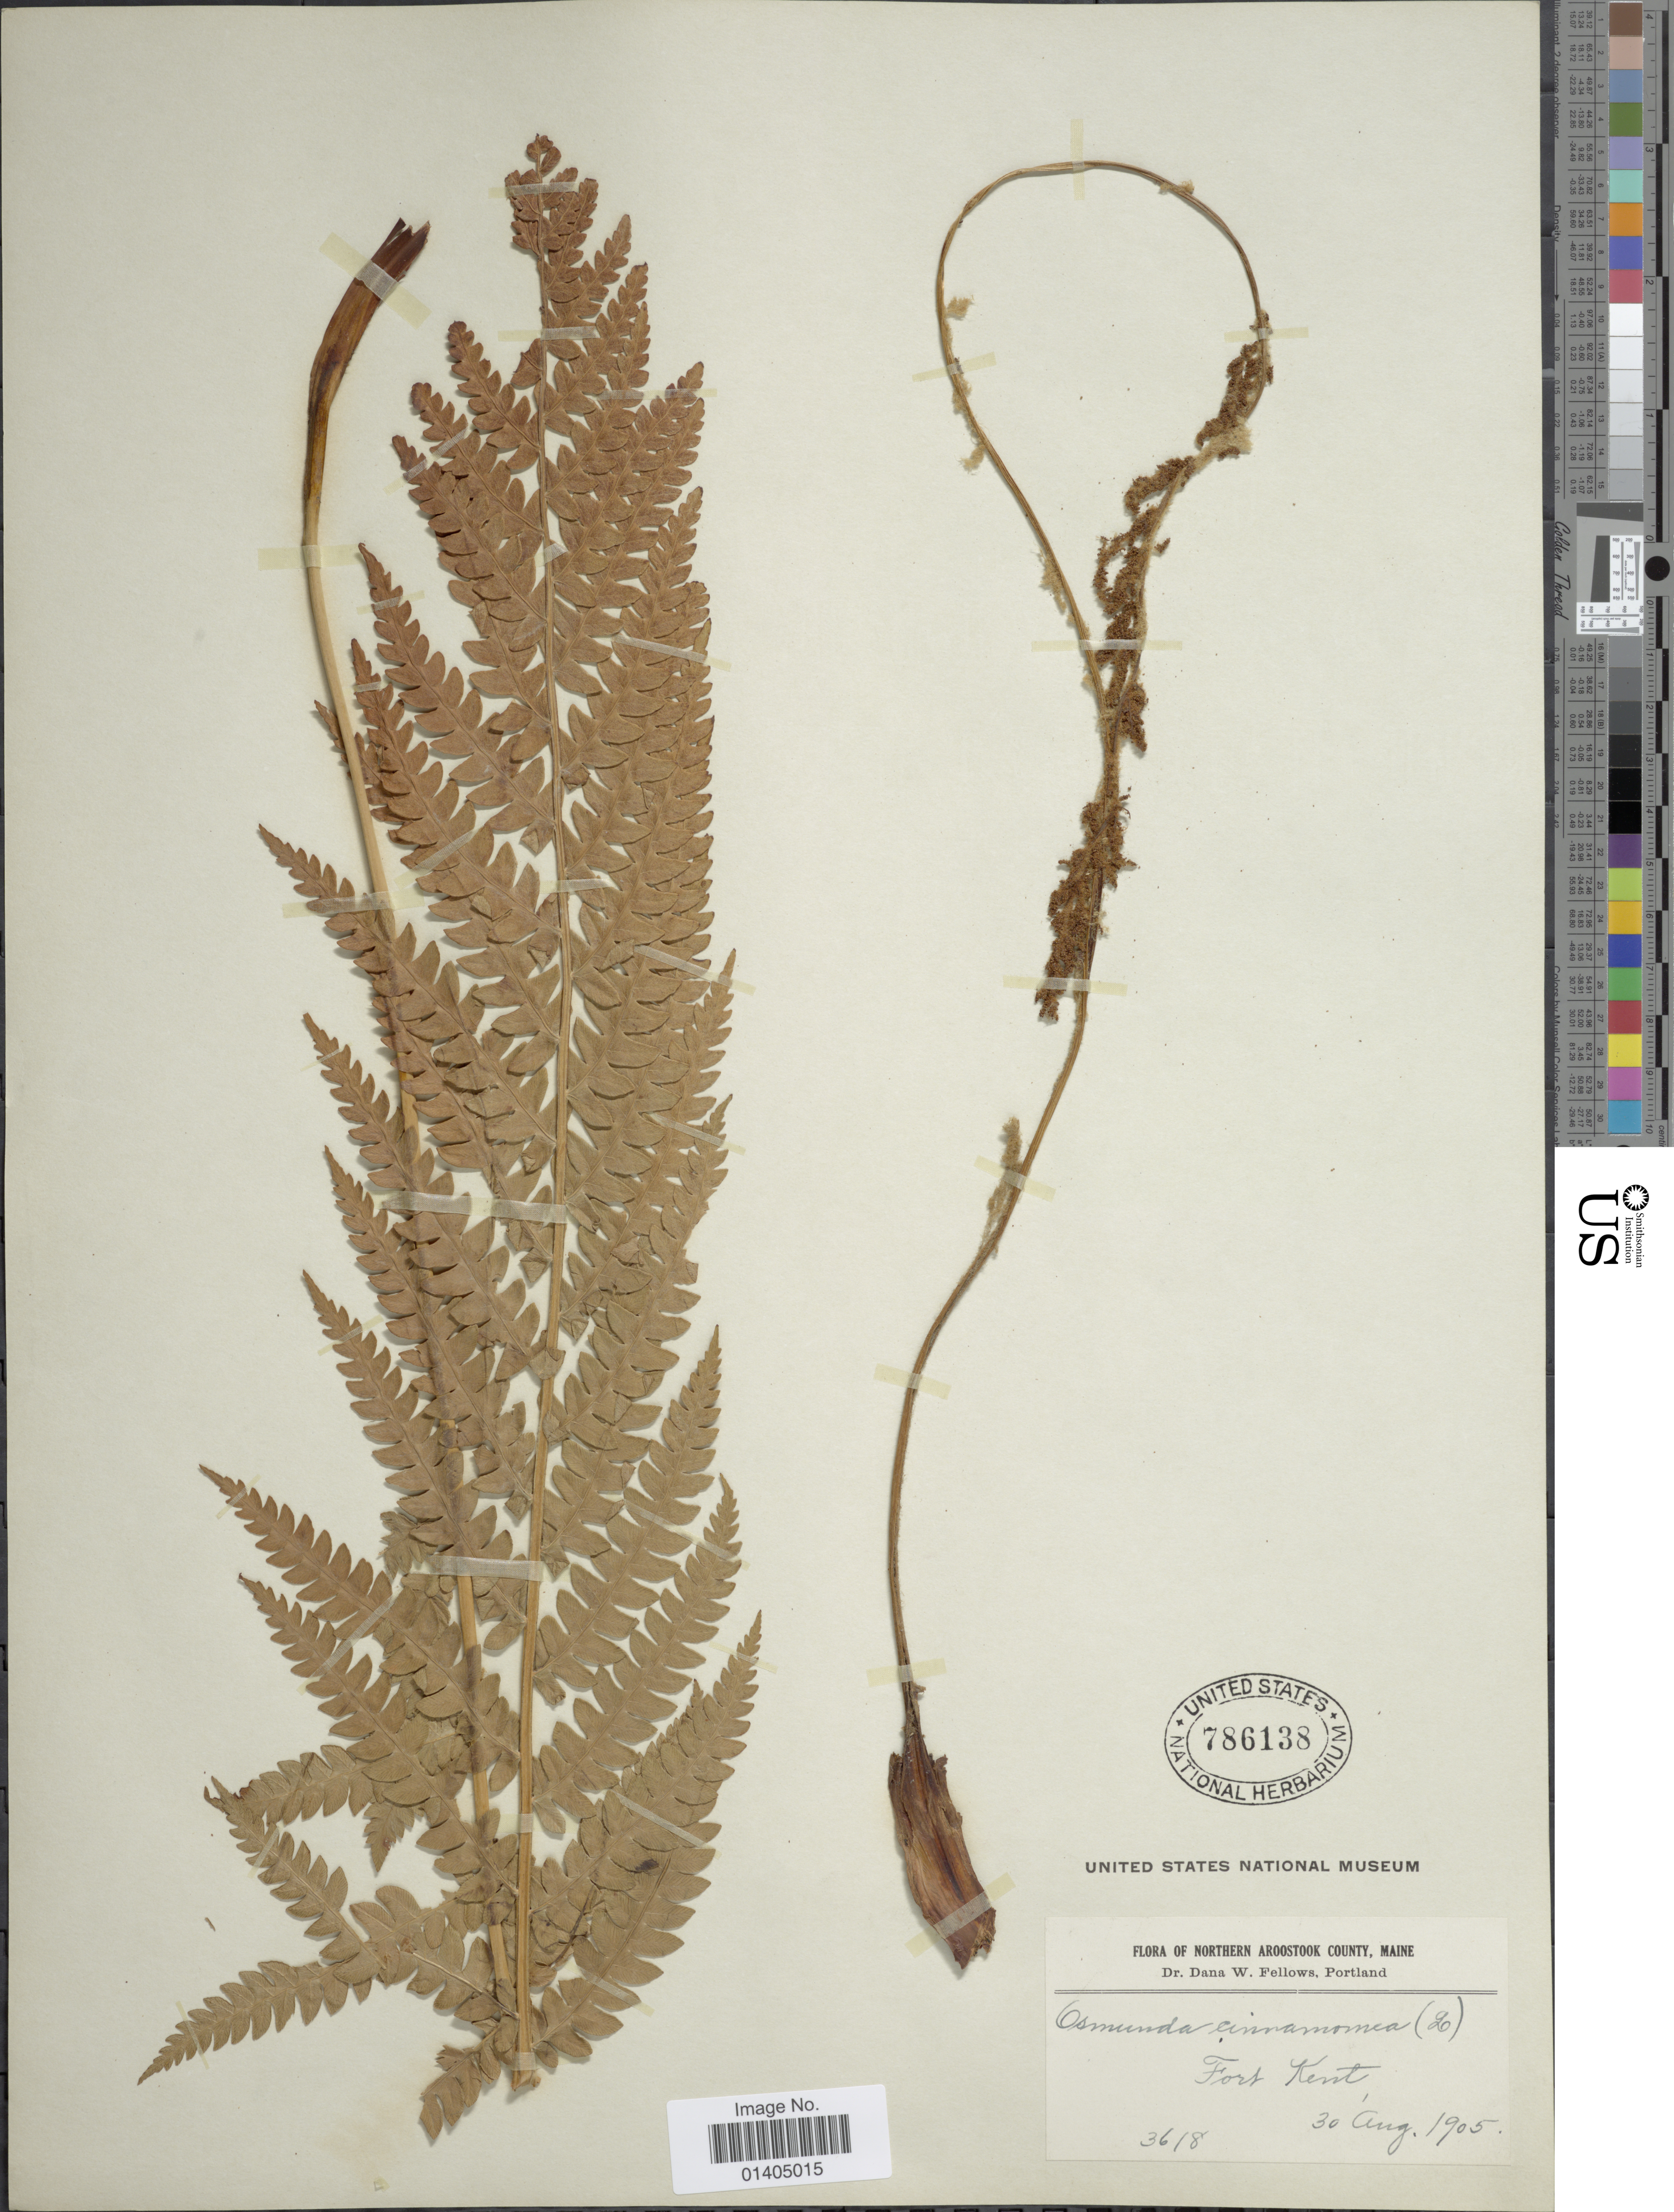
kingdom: Plantae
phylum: Tracheophyta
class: Polypodiopsida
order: Osmundales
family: Osmundaceae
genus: Osmundastrum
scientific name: Osmundastrum cinnamomeum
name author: (L.) C. Presl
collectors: D. W. Fellows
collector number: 36/8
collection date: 1905-08-30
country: United States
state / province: Maine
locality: Northern Aroostook County, Fort Kent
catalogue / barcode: US 786138